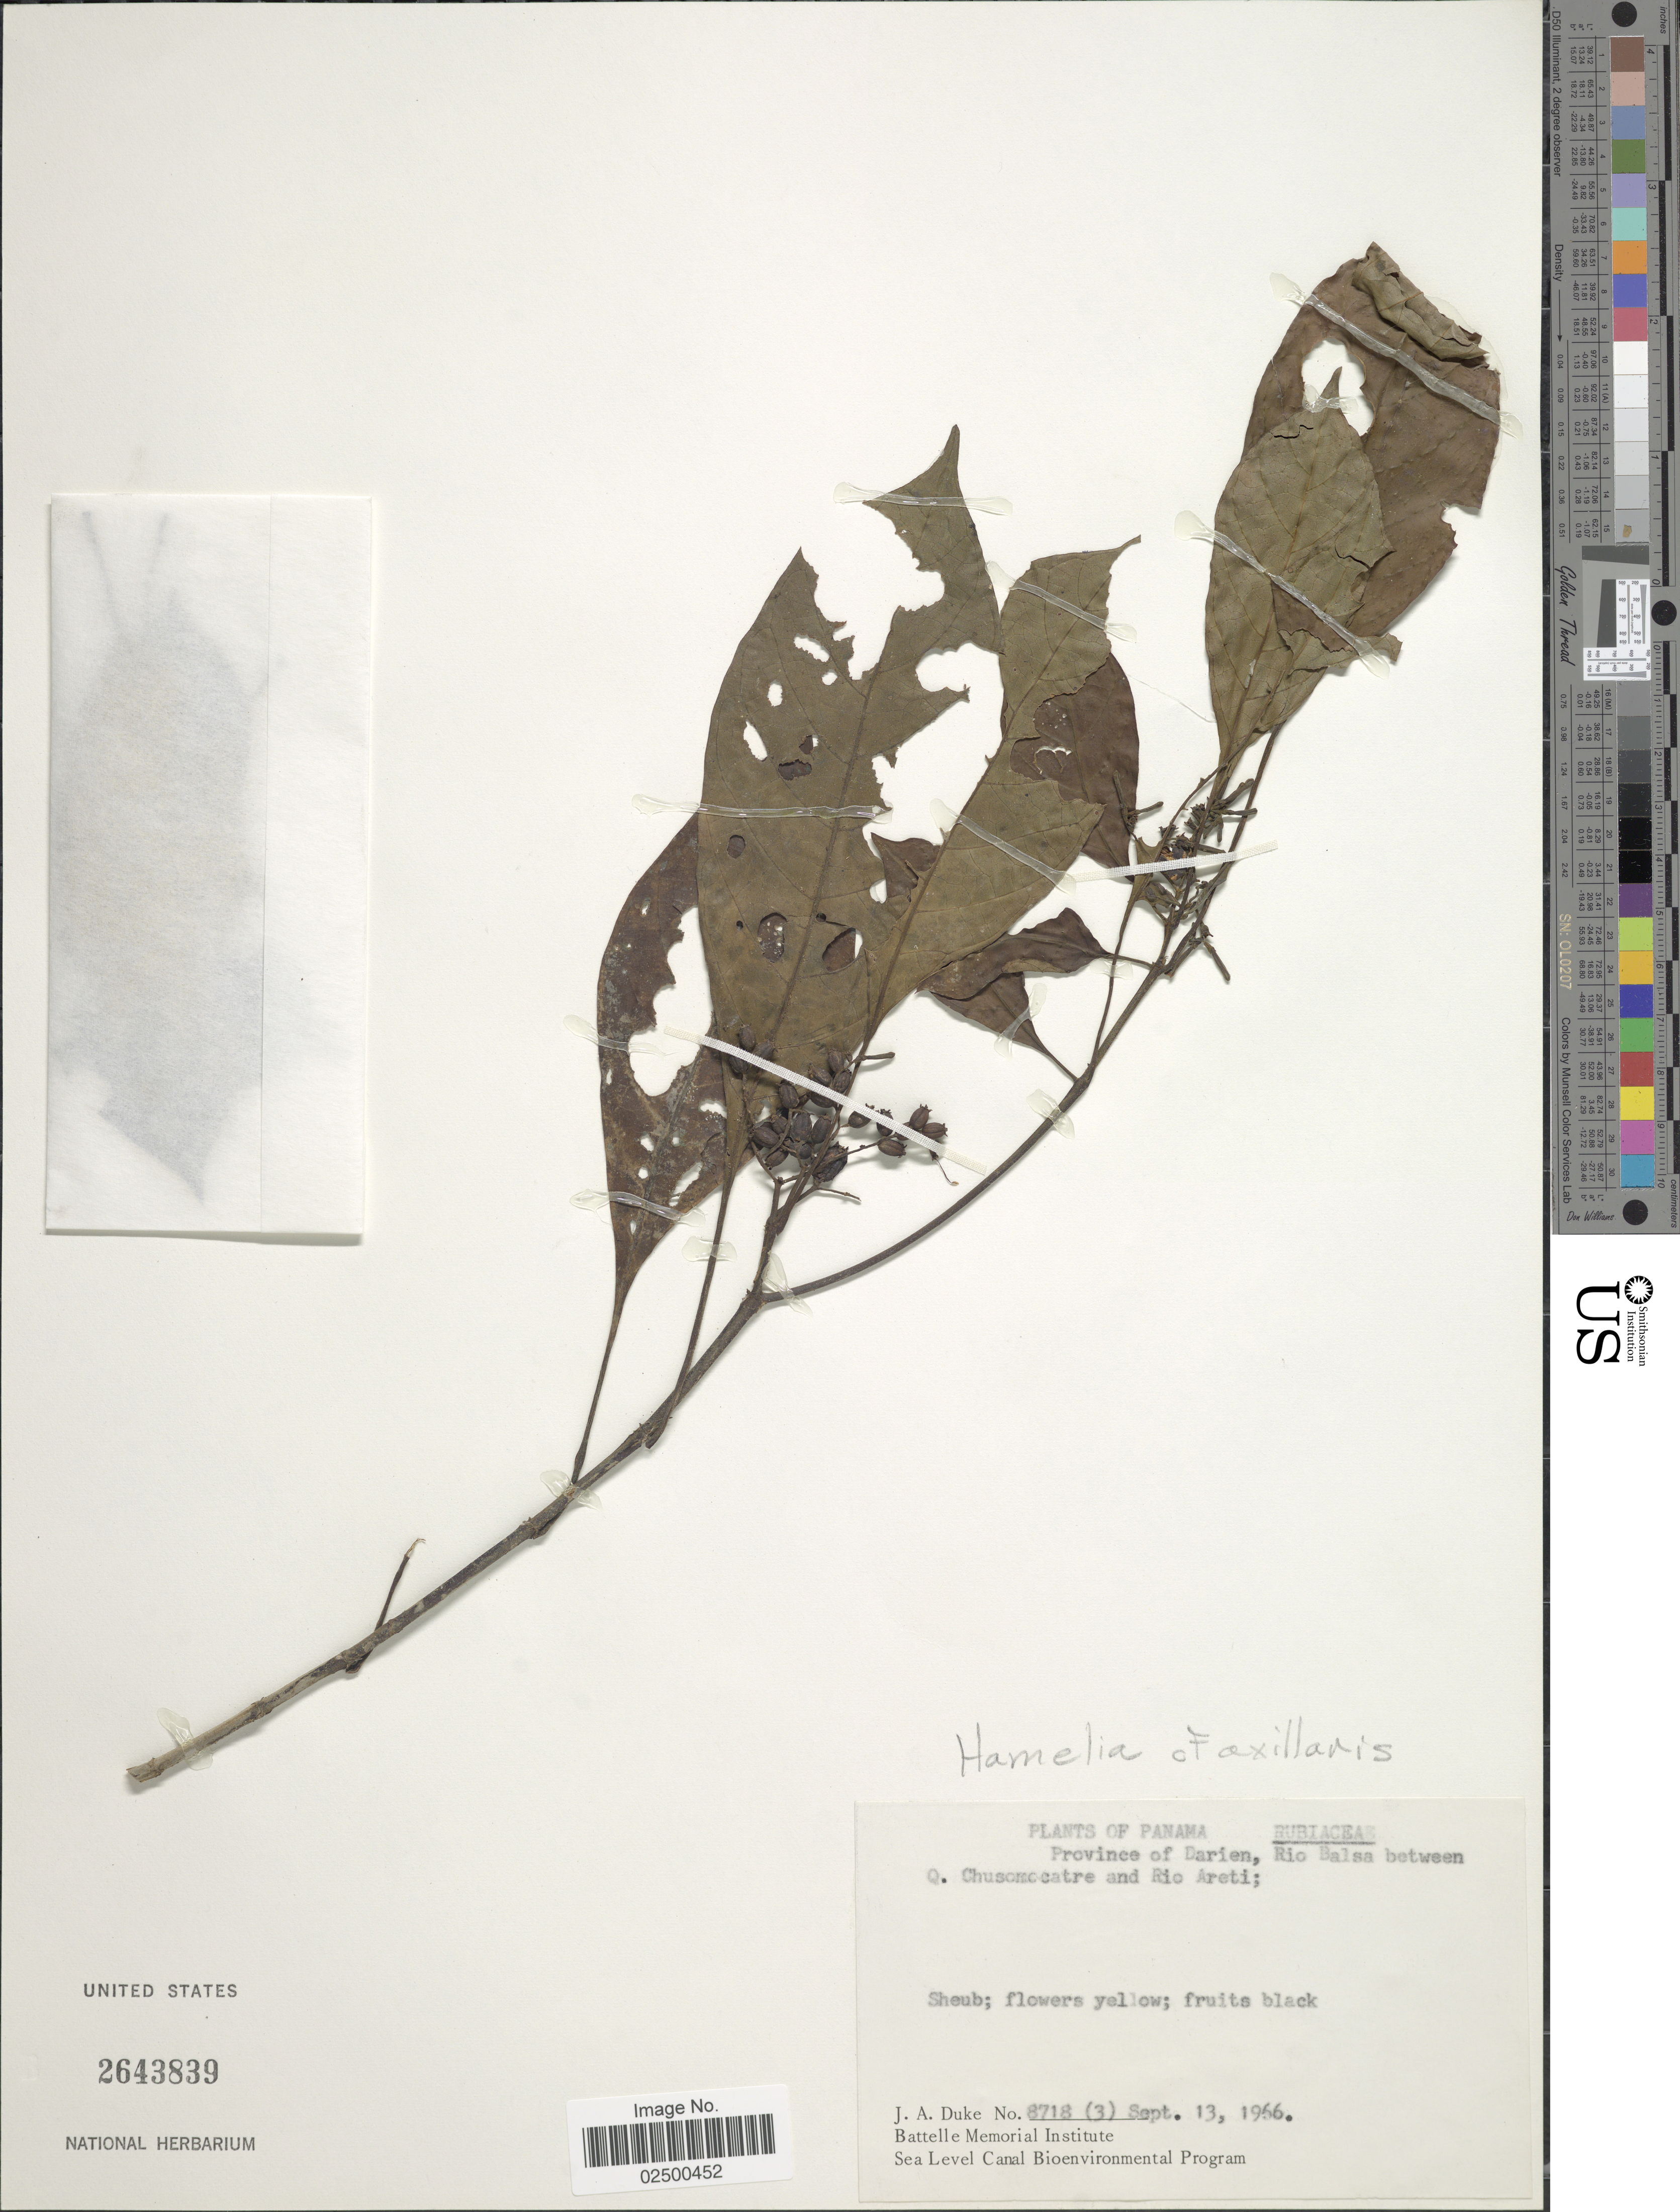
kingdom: Plantae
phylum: Tracheophyta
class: Magnoliopsida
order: Gentianales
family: Rubiaceae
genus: Hamelia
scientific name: Hamelia axillaris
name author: Sw.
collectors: J. A. Duke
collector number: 8718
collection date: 1966-09-13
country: Panama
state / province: Darién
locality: Province of Darien, Rio Balsa between Q. Chusomocatre and Rio Areti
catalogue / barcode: US 2643839